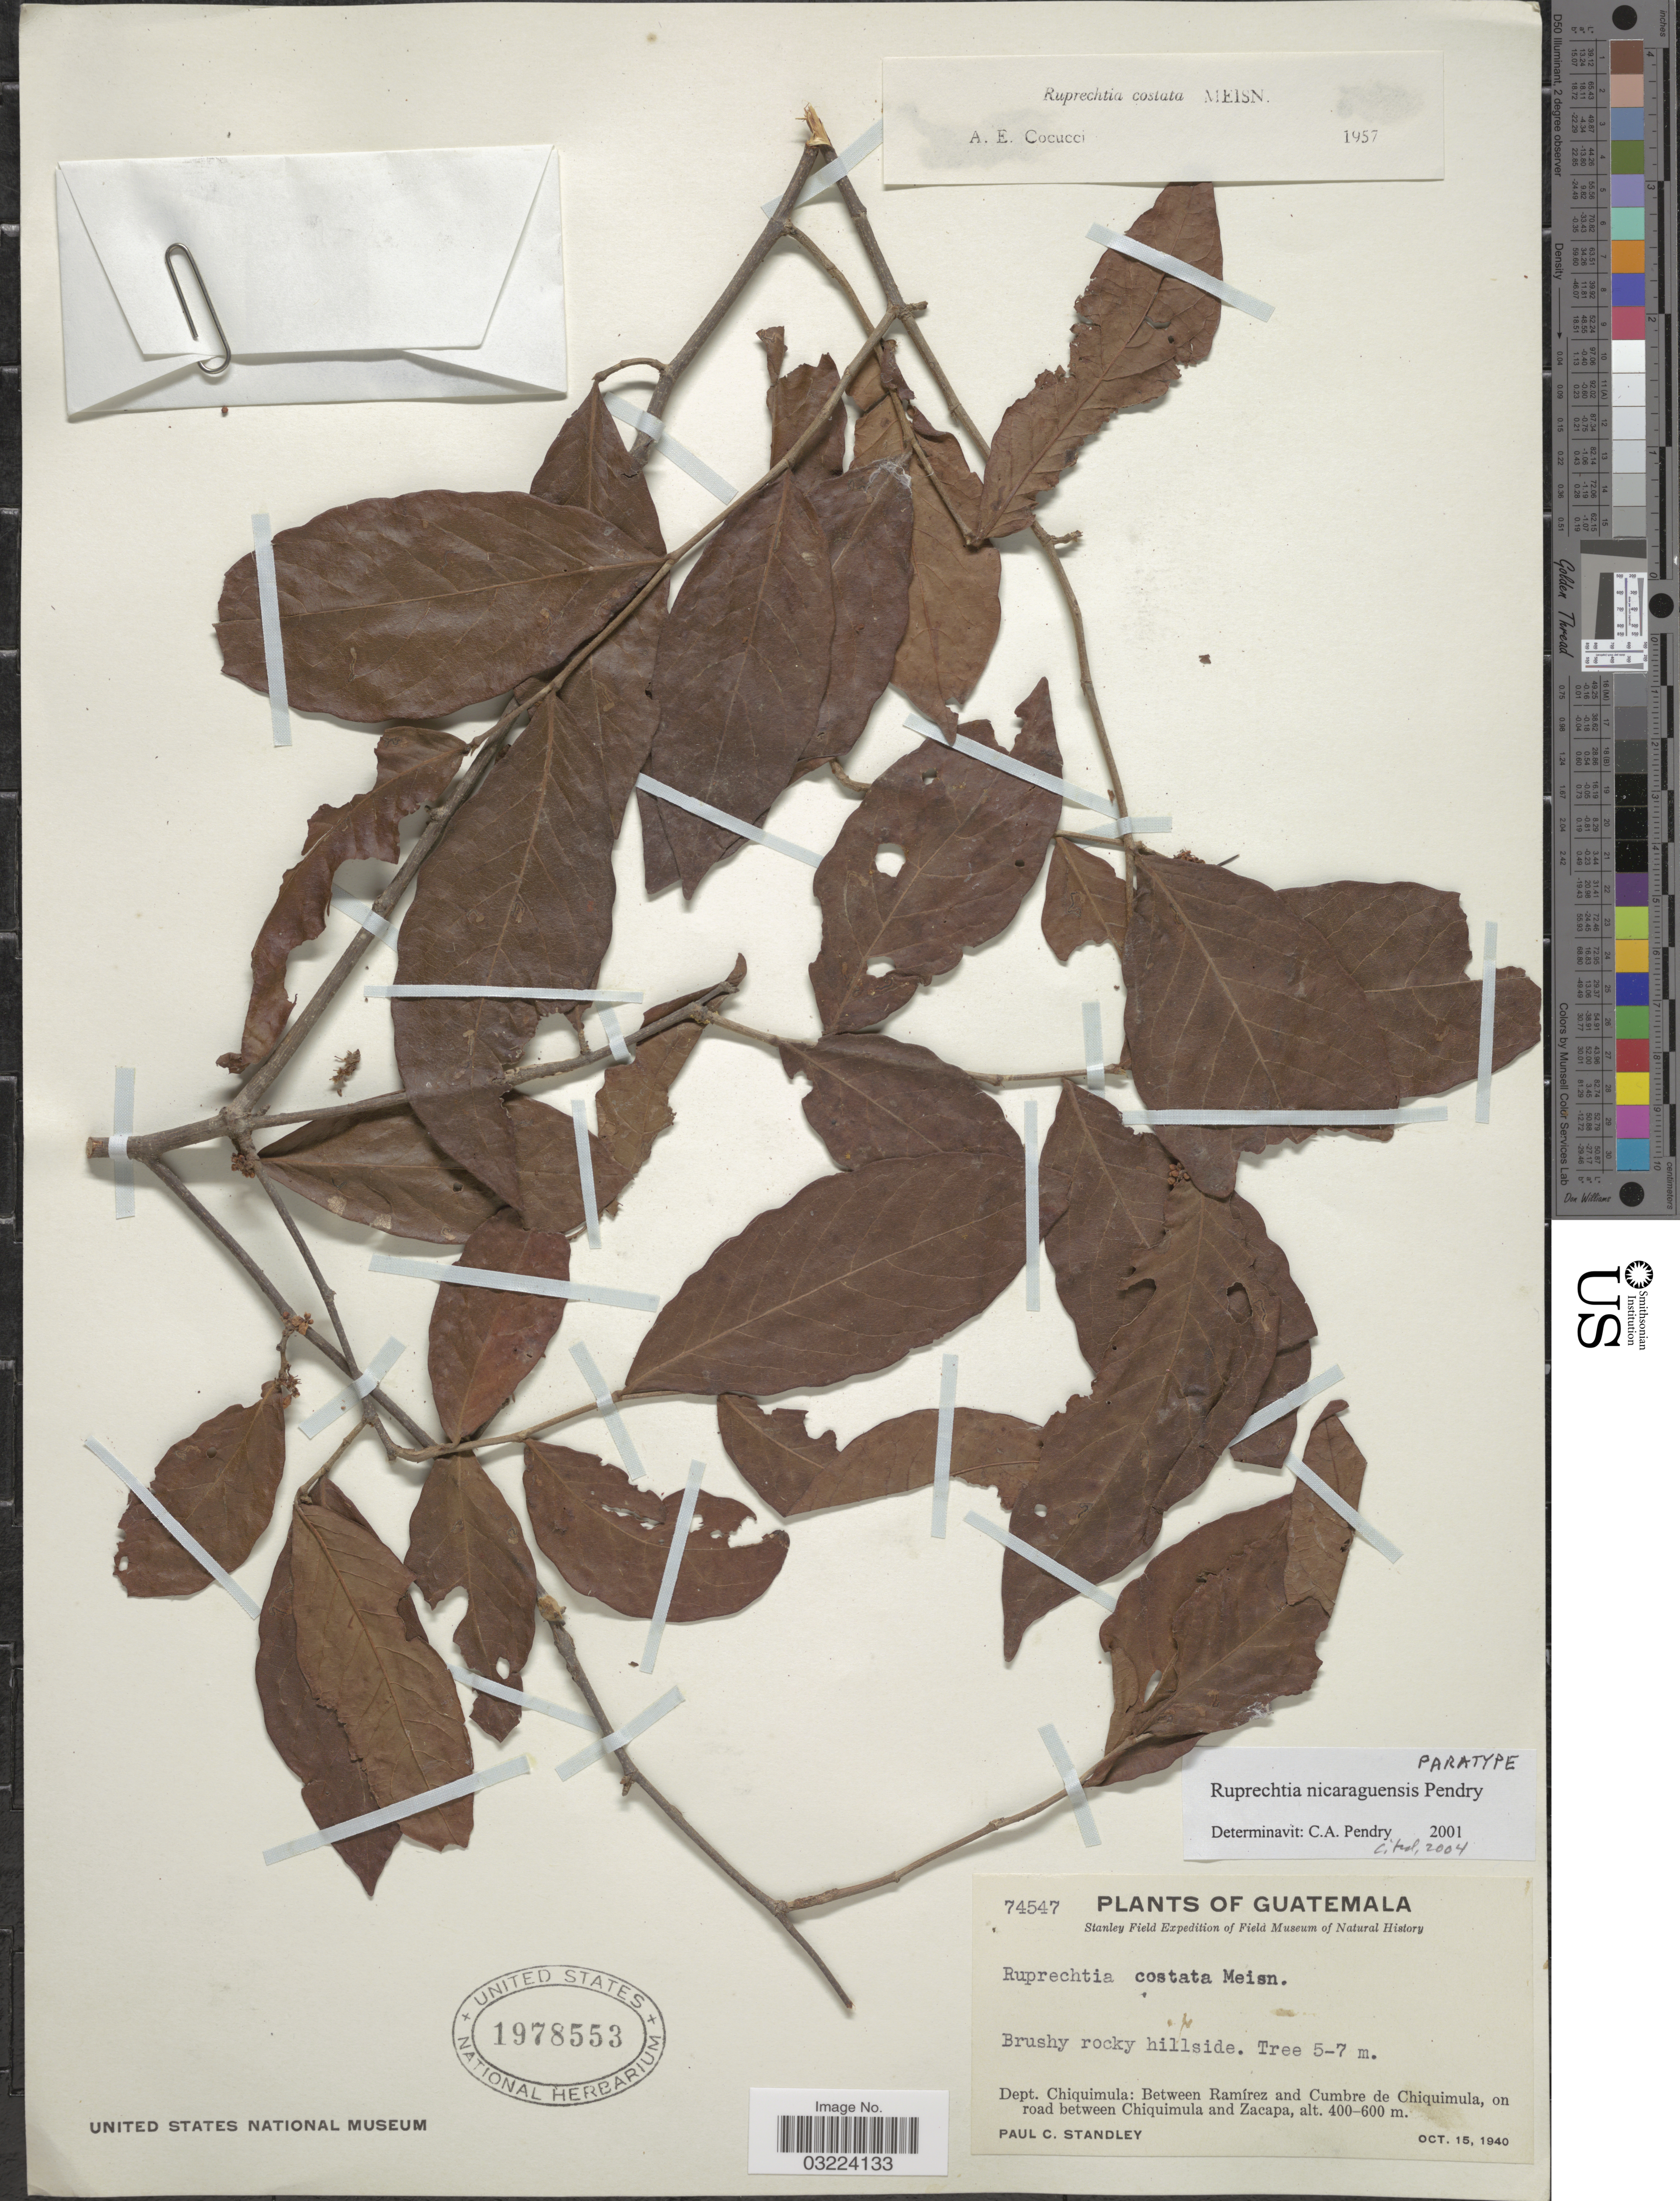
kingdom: Plantae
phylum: Tracheophyta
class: Magnoliopsida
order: Caryophyllales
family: Polygonaceae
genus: Ruprechtia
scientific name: Ruprechtia nicaraguensis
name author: Pendry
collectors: P. C. Standley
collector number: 74547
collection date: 1940-10-15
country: Guatemala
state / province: Chiquimula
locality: Dept. Chiquimula: Between Ramírez and Cumbre de Chiquimala, on road between Chiquimula and Zacapa.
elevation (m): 400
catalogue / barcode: US 1978553